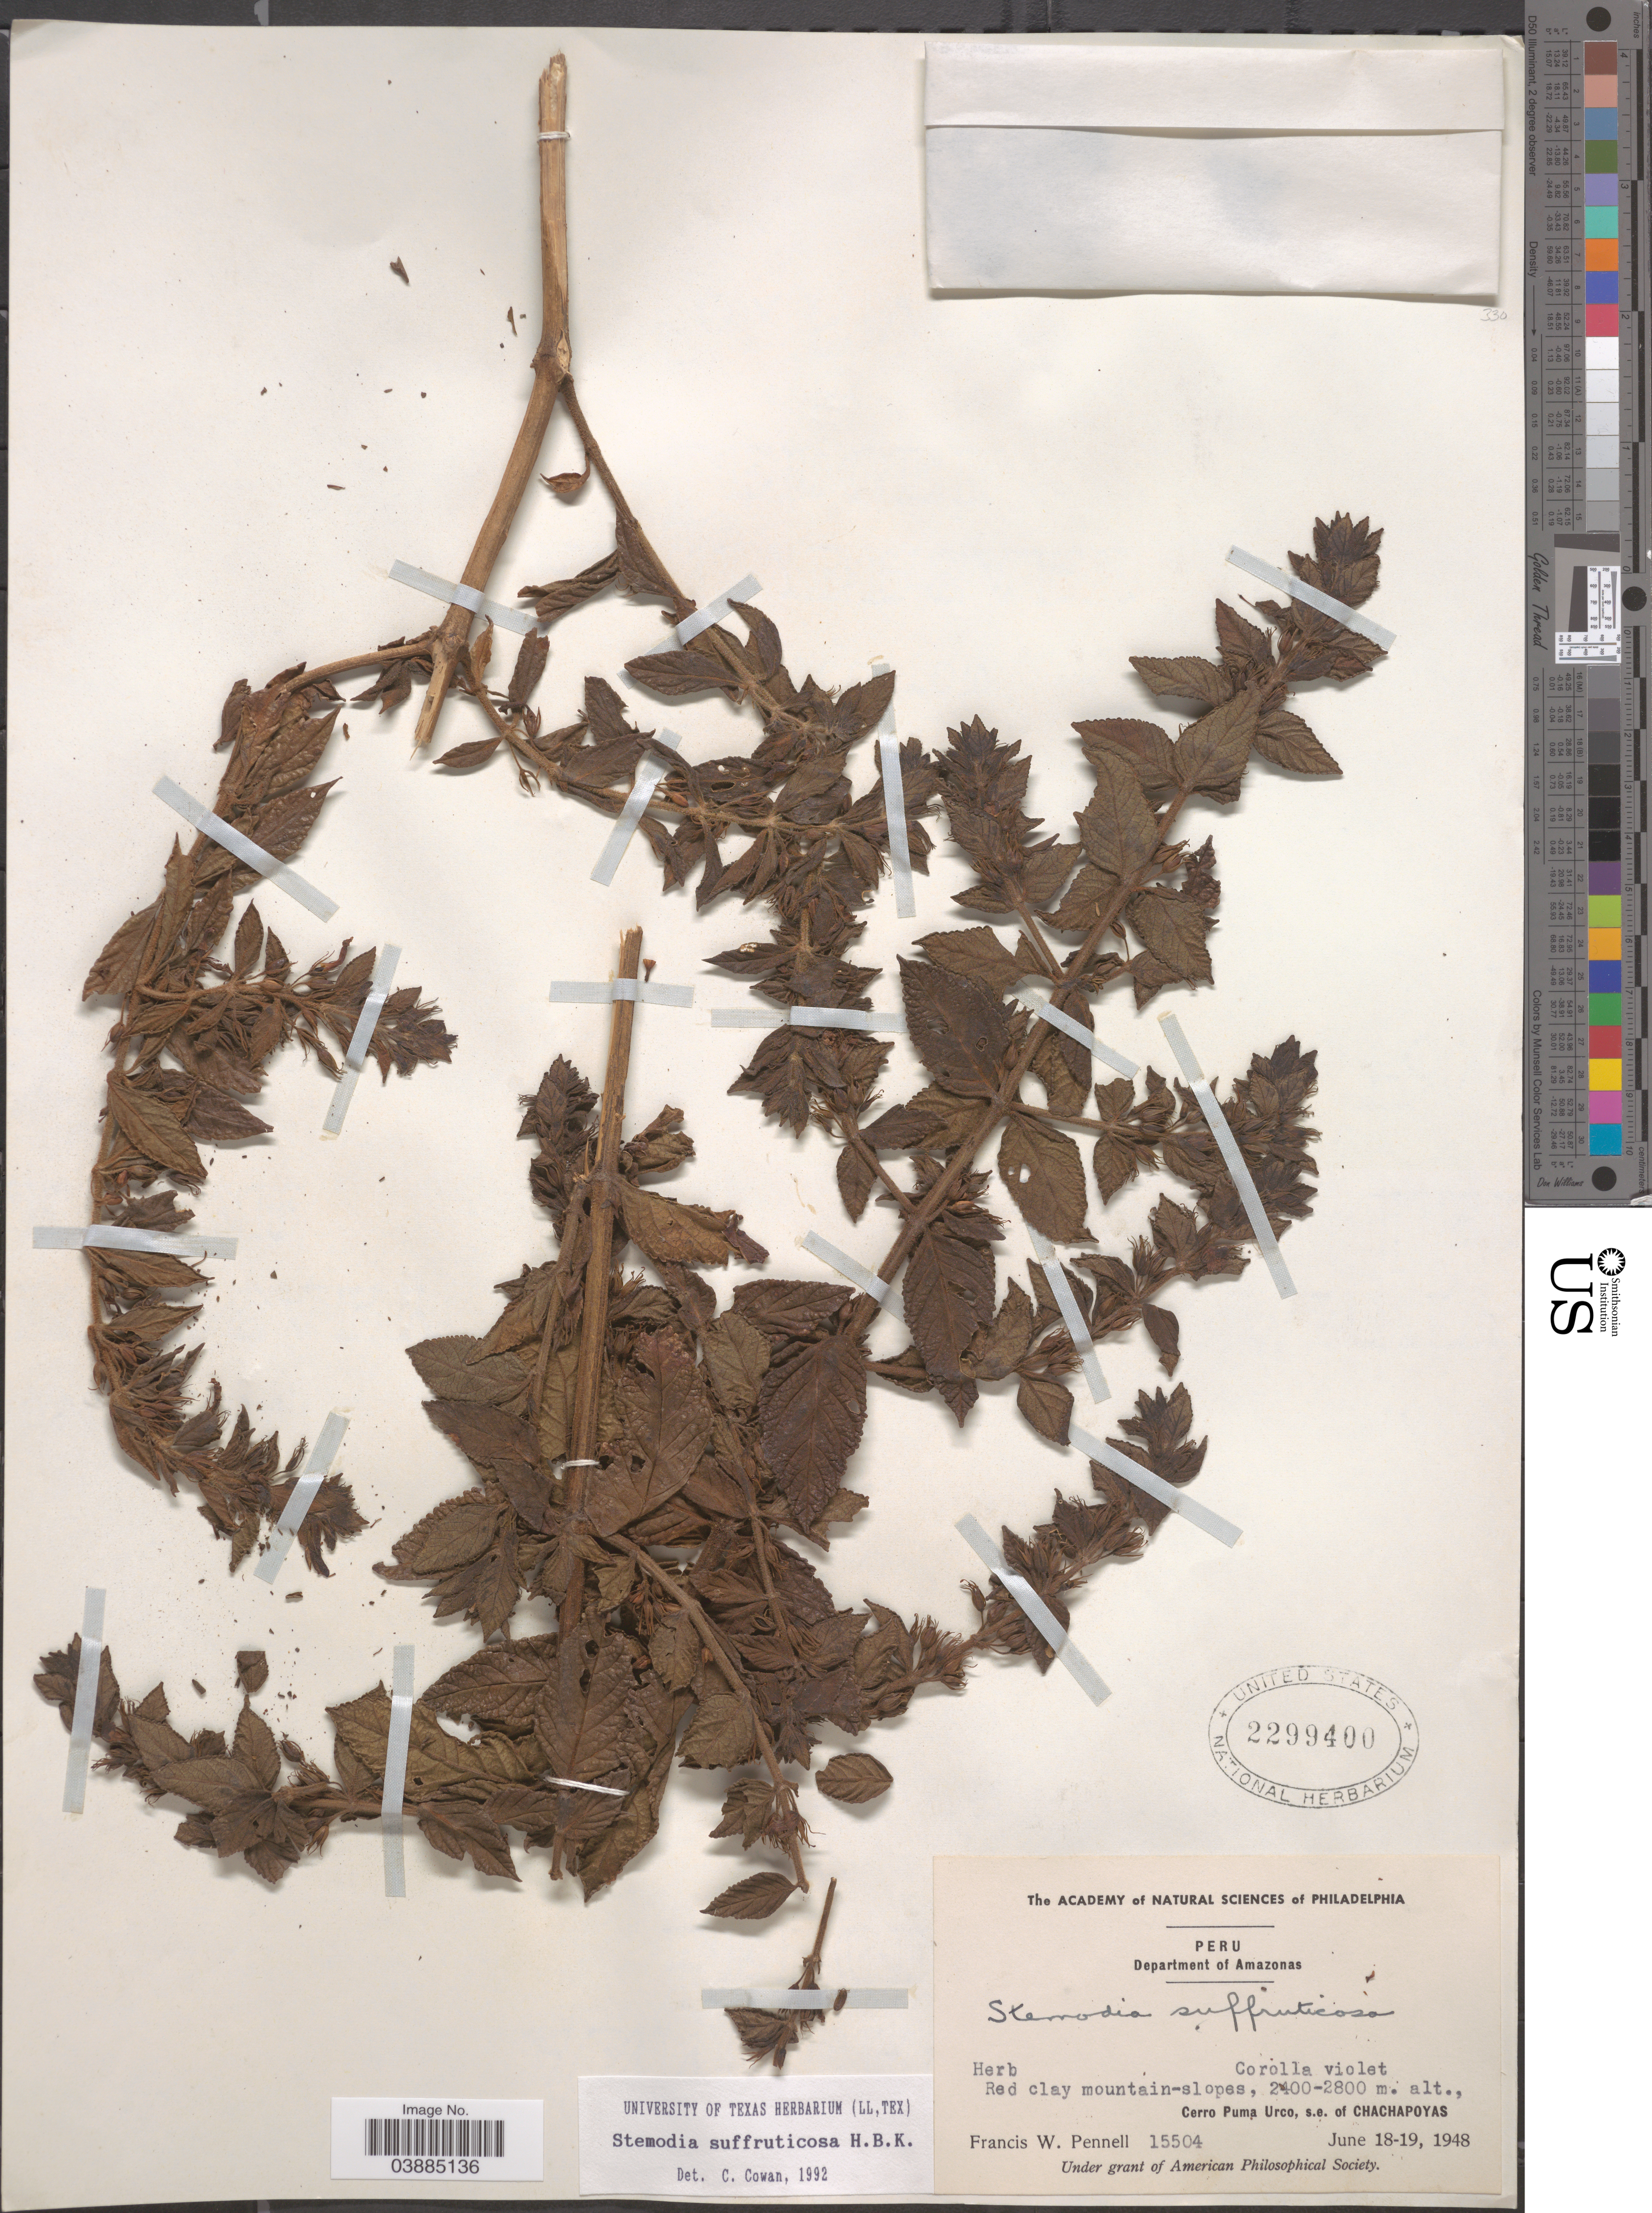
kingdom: Plantae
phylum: Tracheophyta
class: Magnoliopsida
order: Lamiales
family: Plantaginaceae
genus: Stemodia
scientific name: Stemodia suffruticosa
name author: Kunth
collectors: F. W. Pennell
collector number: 15504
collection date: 1948-06-18/1948-06-19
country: Peru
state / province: Amazonas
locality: Department of Amazonas. Cerro Puma Urco, s.e. of Chachapoyas.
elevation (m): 2400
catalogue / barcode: US 2299400